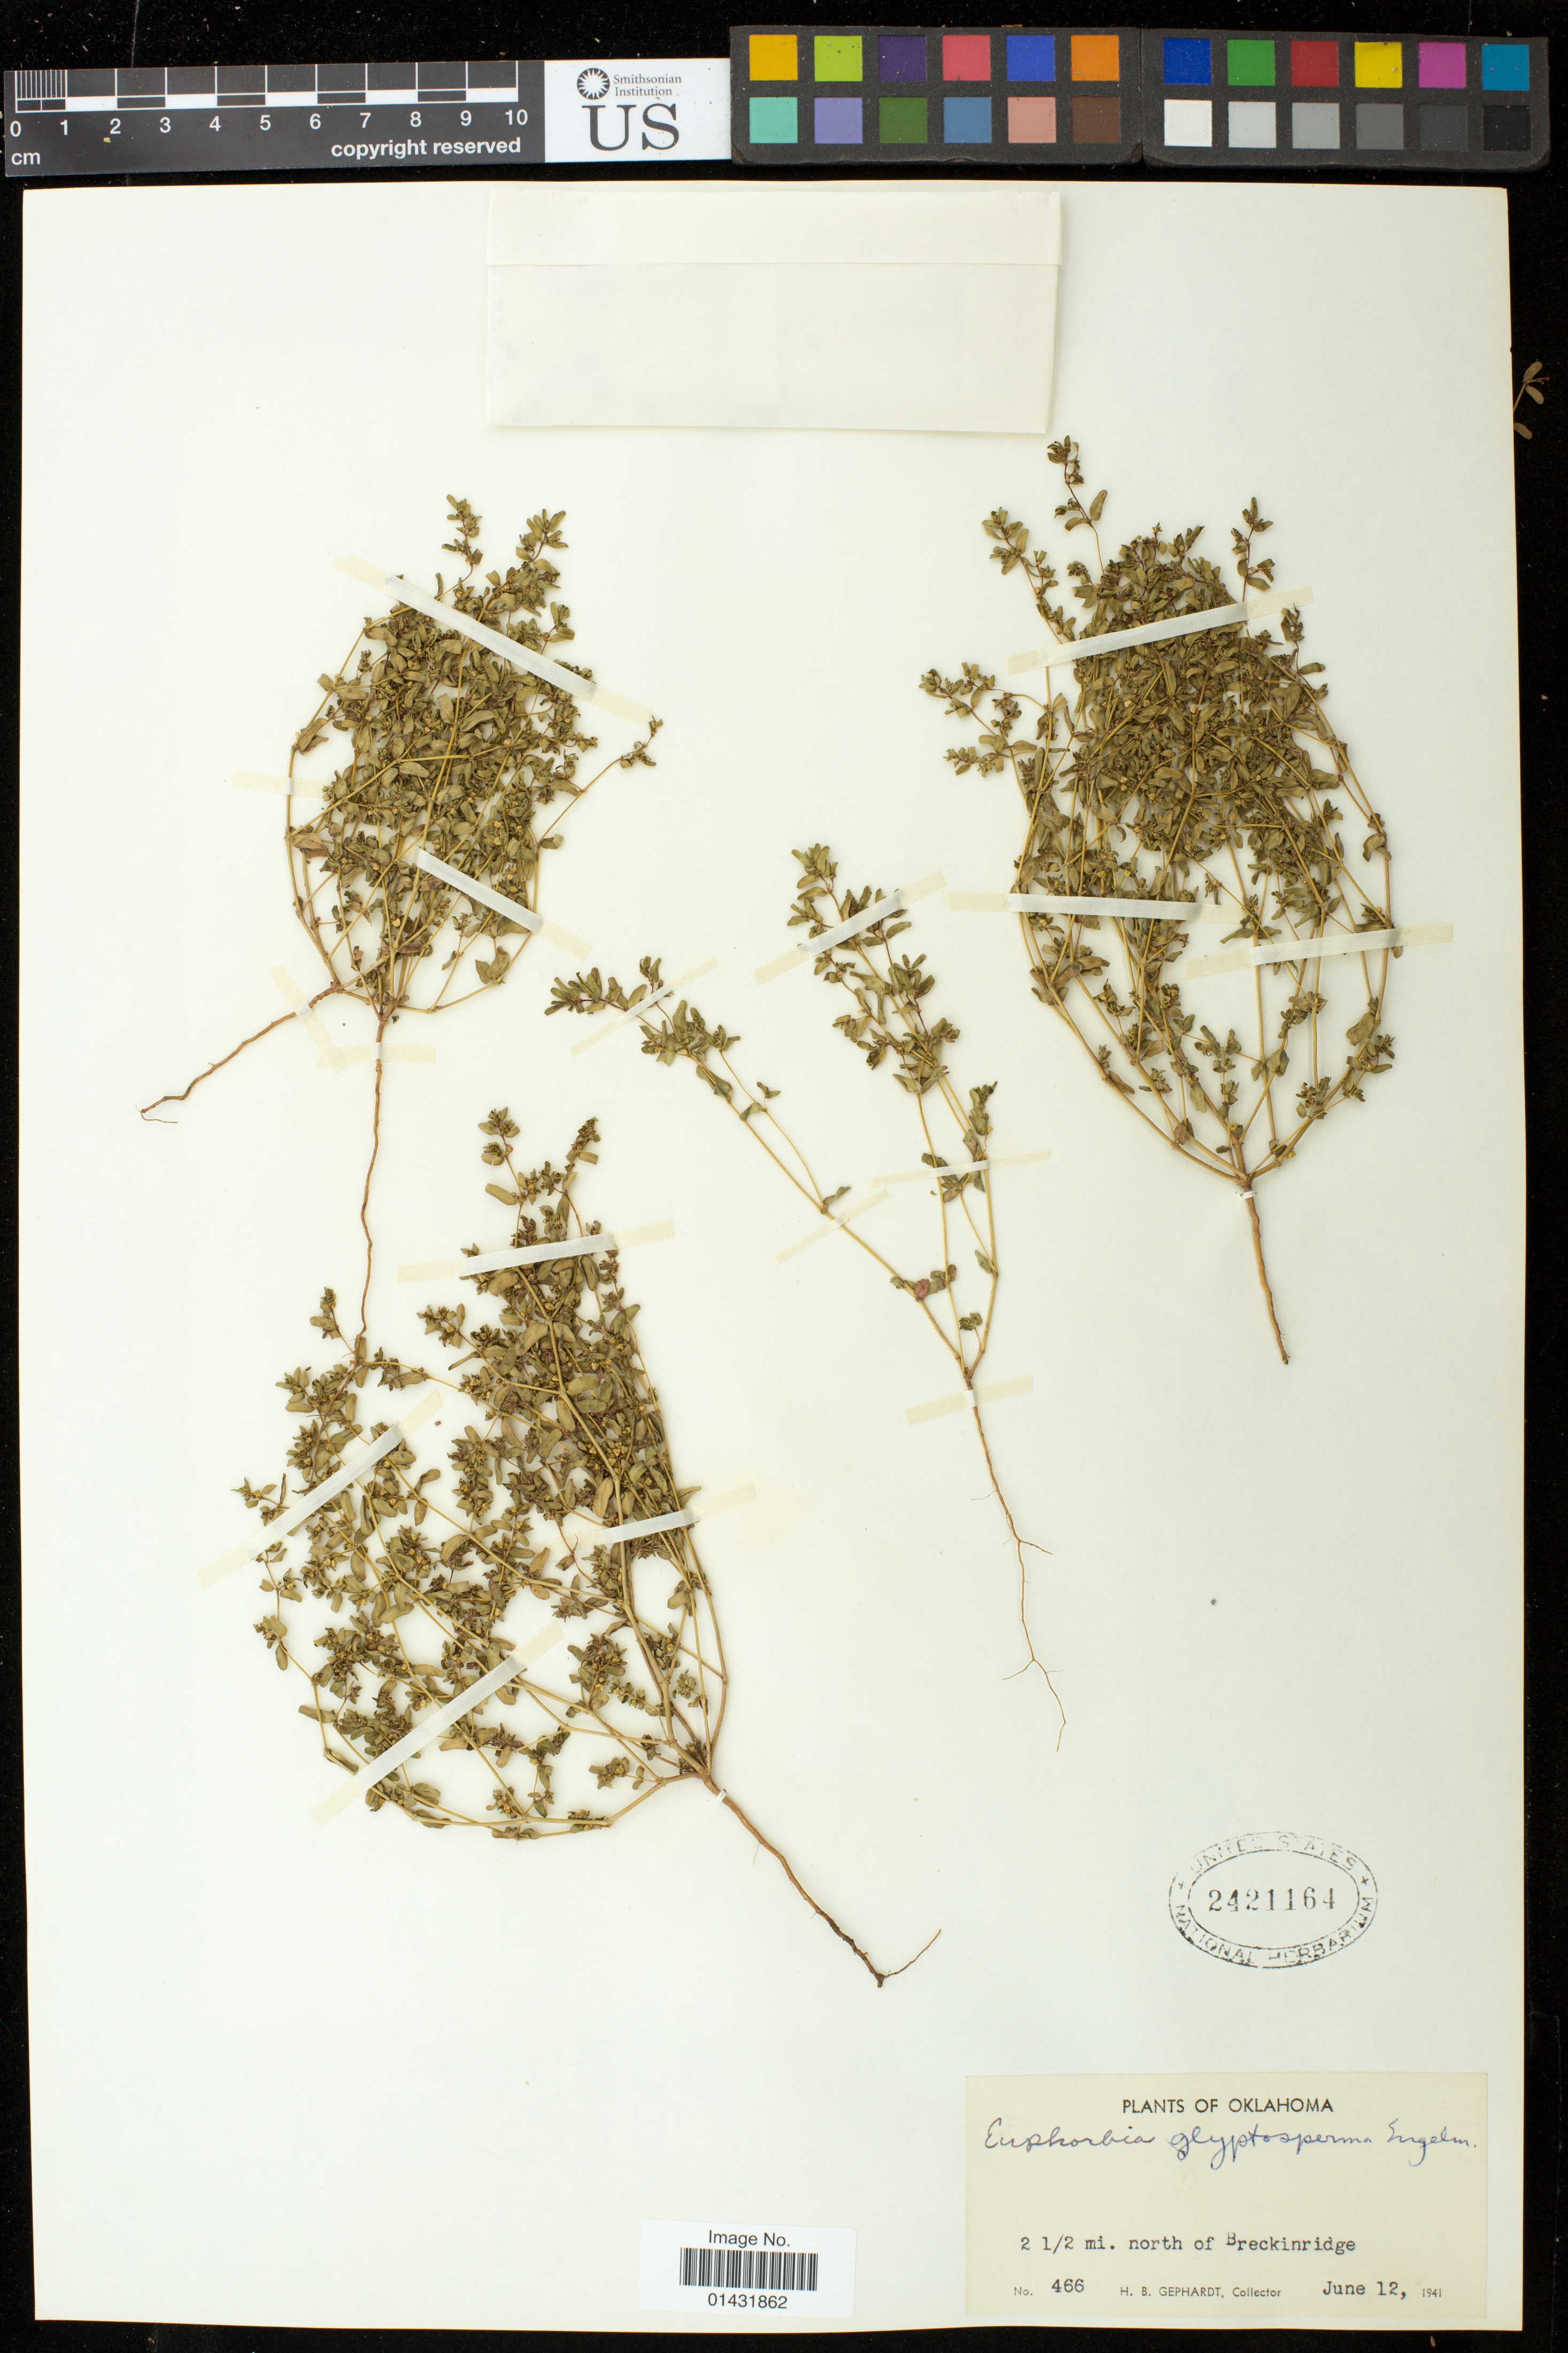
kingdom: Plantae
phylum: Tracheophyta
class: Magnoliopsida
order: Malpighiales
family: Euphorbiaceae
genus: Euphorbia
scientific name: Euphorbia glyptosperma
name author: Engelm.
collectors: H. Gephardt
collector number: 466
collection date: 1941-06-12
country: United States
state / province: Oklahoma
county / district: Garfield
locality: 2 1/2 mi. north of Breckinridge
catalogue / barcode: US 2421164